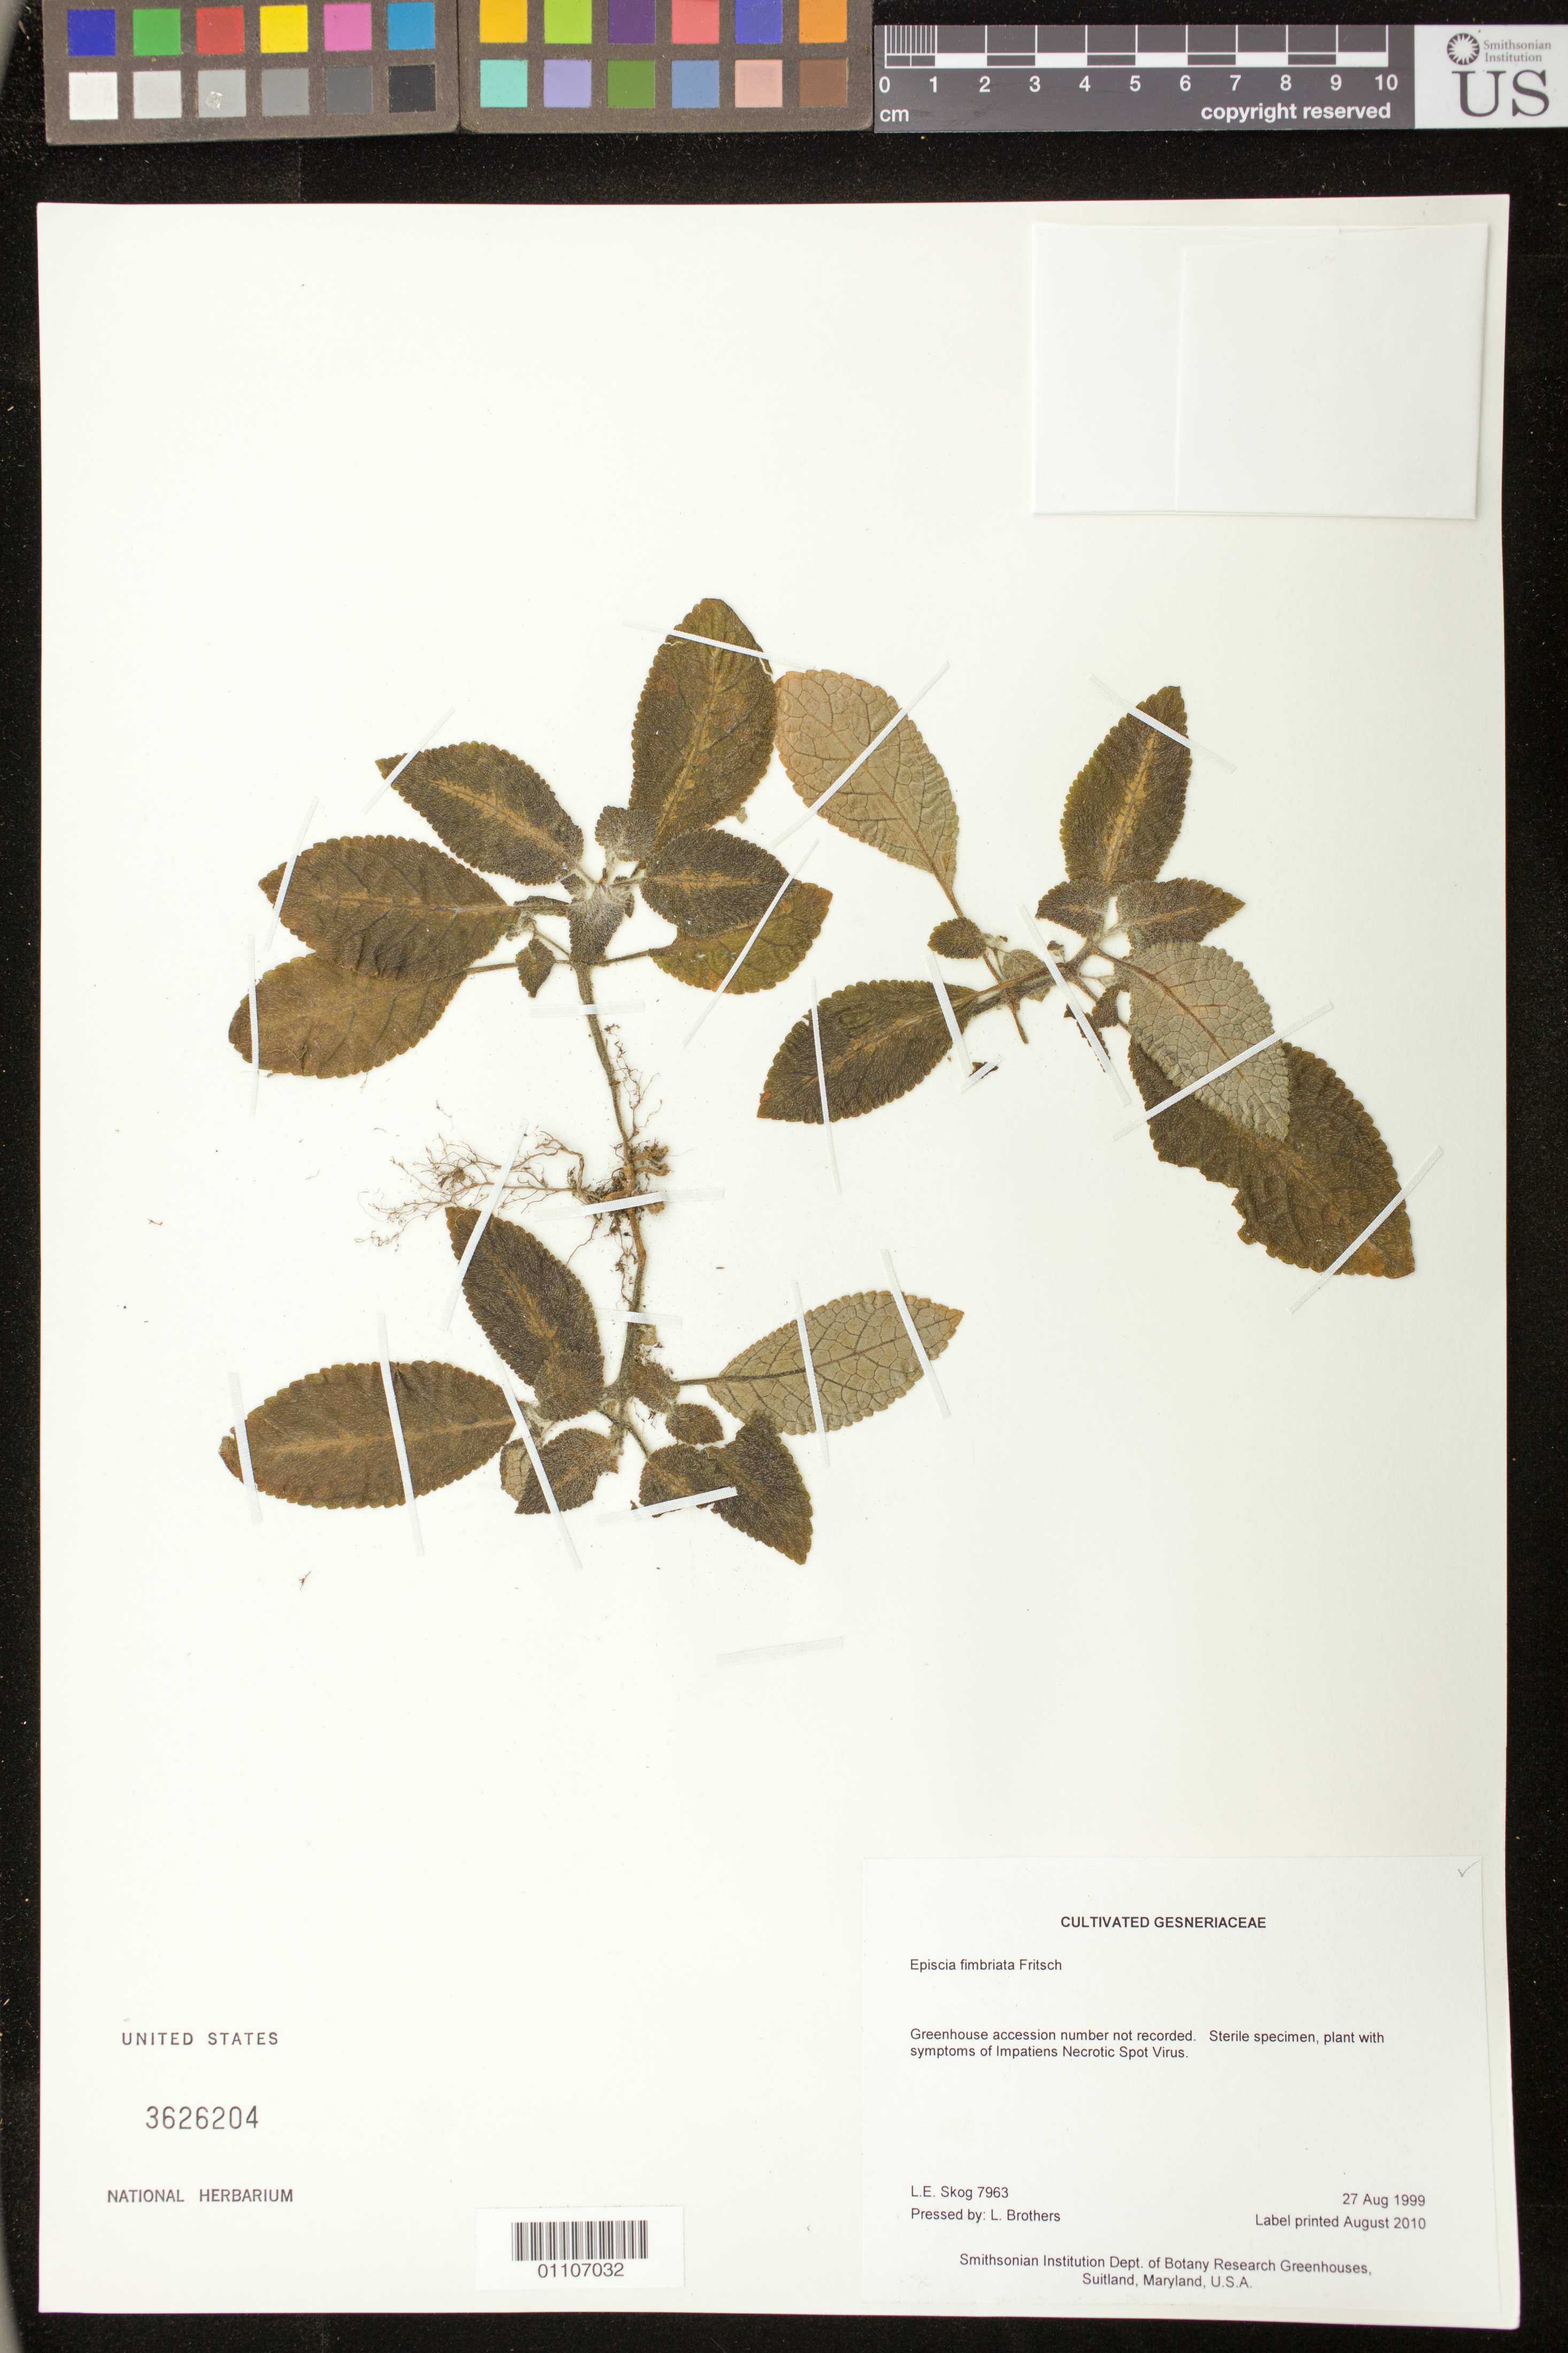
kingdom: Plantae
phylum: Tracheophyta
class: Magnoliopsida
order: Lamiales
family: Gesneriaceae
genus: Episcia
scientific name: Episcia fimbriata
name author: Fritsch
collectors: L. E. Skog & L. Brothers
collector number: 7963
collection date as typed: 27 Aug 1999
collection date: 1999-08-27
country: United States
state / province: Maryland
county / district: Prince George's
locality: Smithsonian Institution Dept. of Botany Research Greenhouses, Suitland, Maryland, U.S.A.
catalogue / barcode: US 3626204